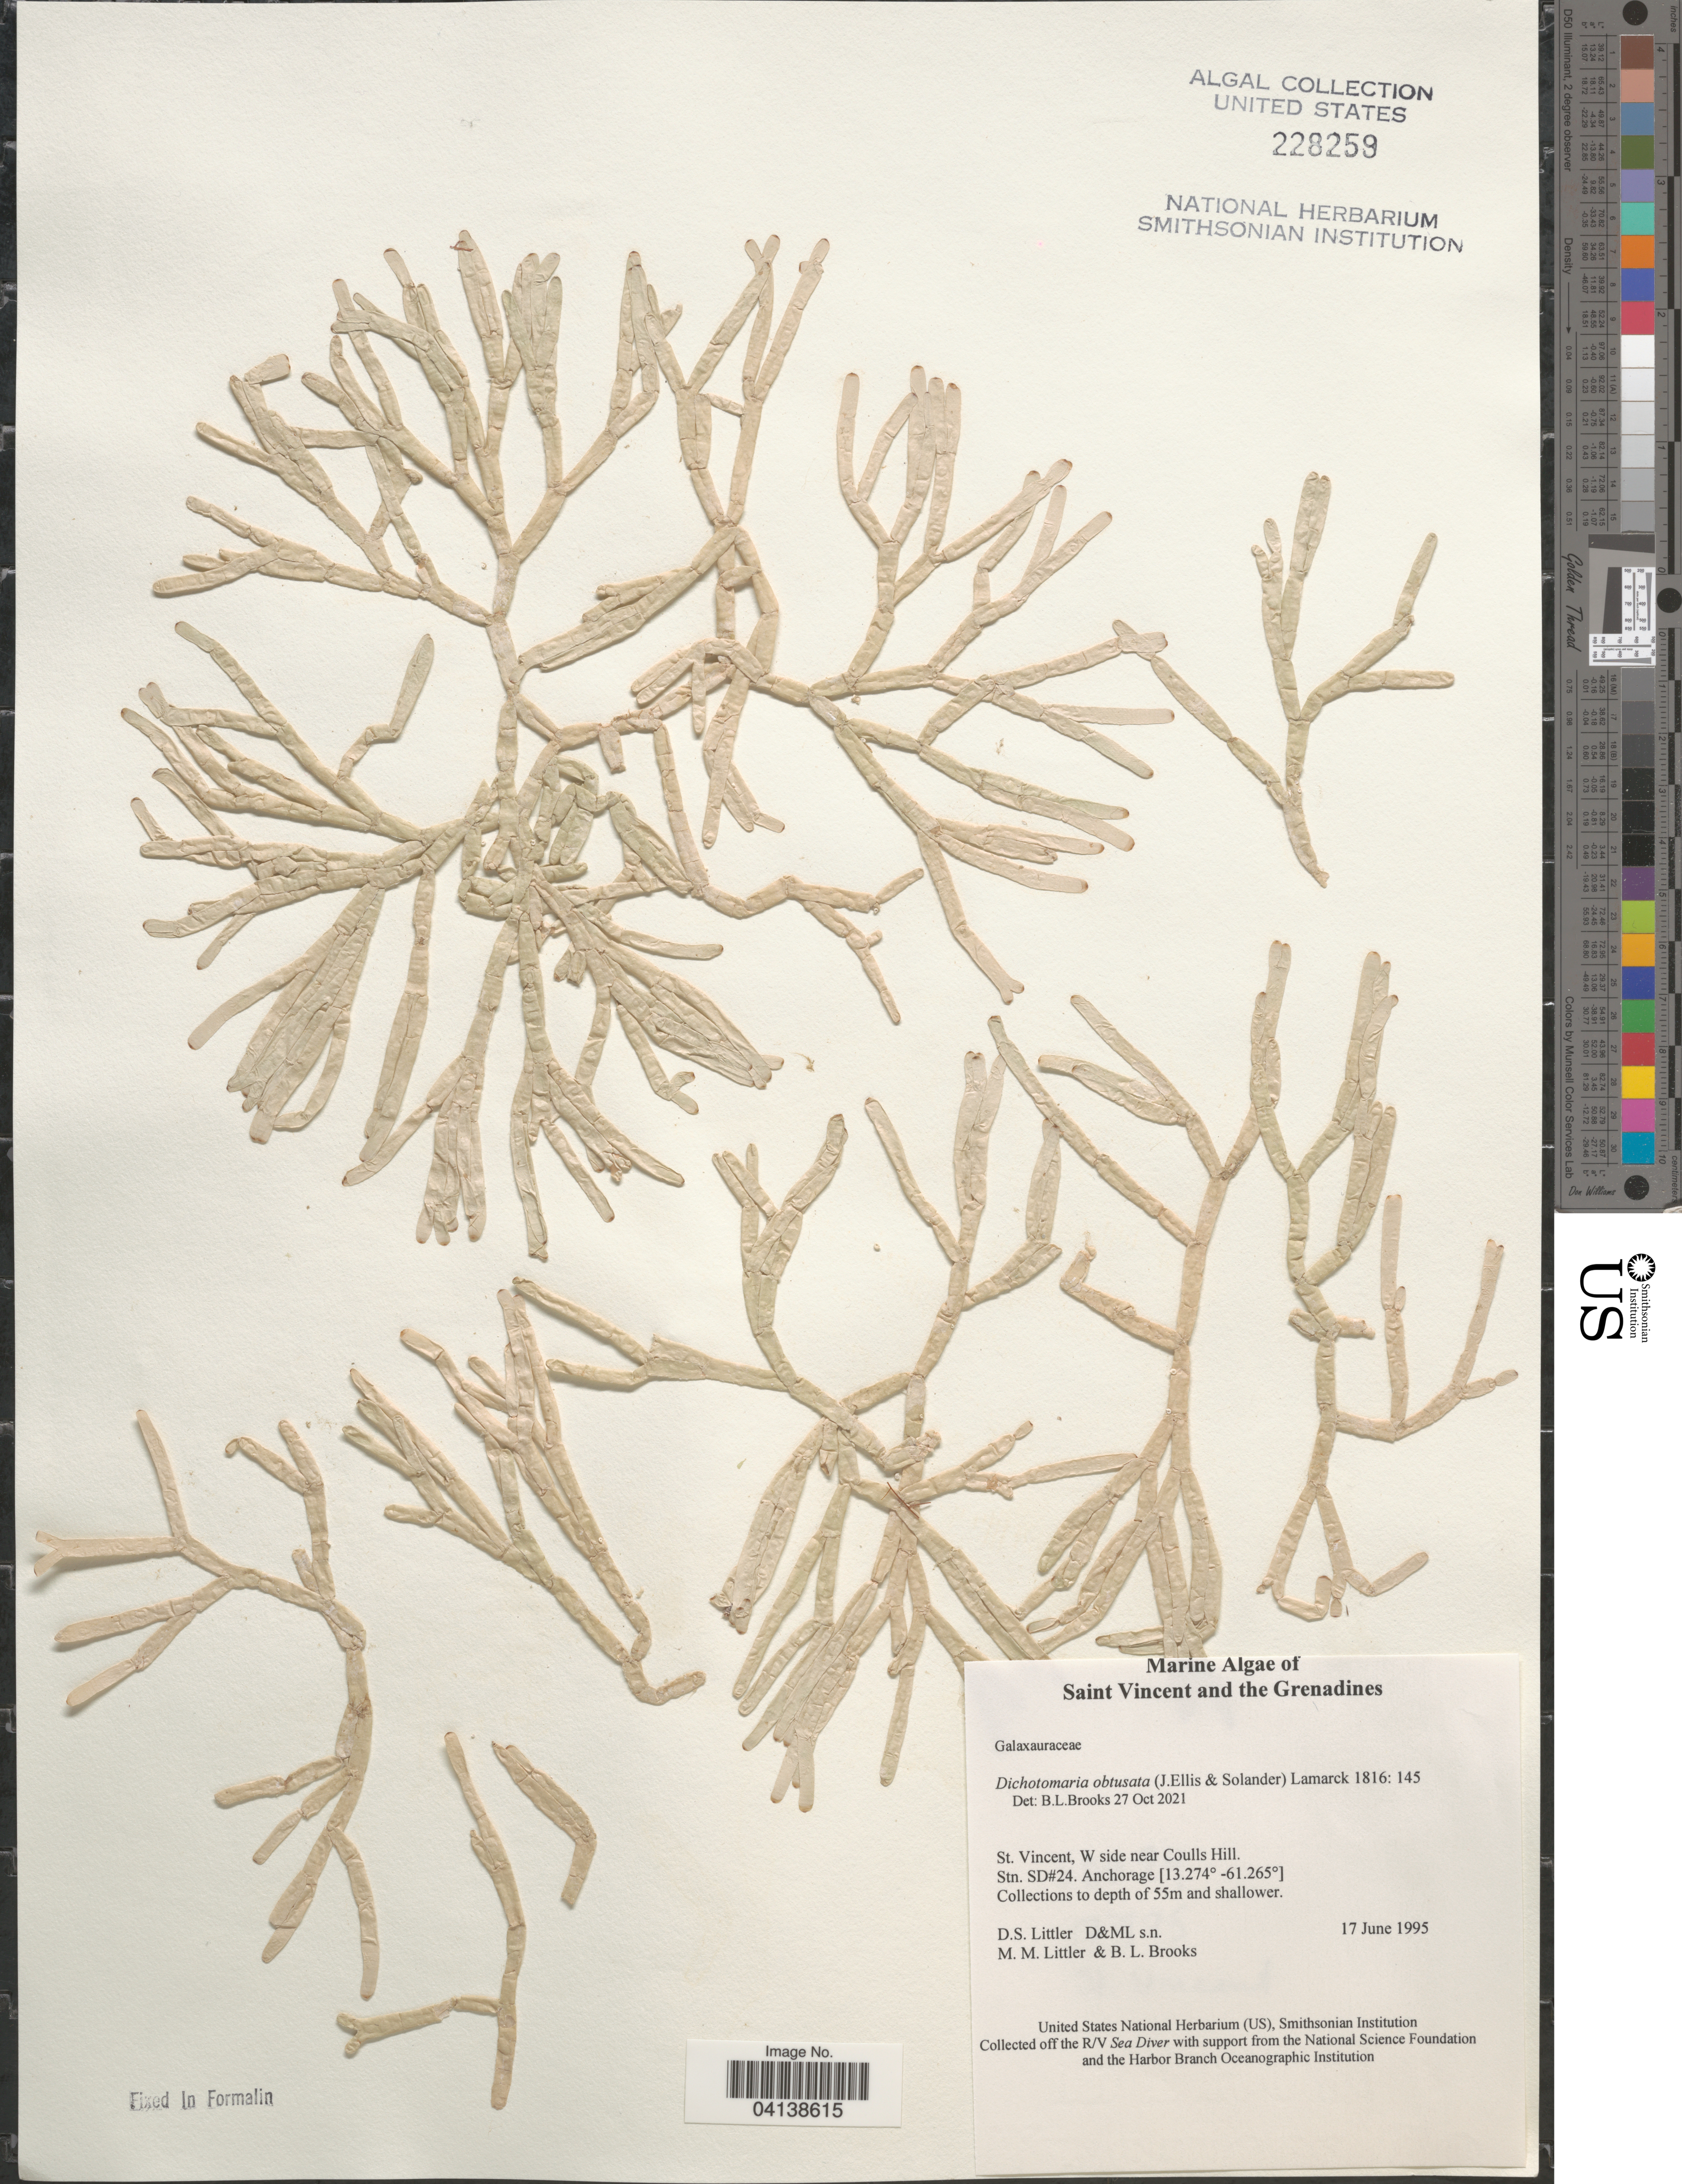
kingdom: Plantae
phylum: Rhodophyta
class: Florideophyceae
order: Nemaliales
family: Galaxauraceae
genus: Dichotomaria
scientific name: Dichotomaria obtusata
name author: (Ellis & Sol.) Lam.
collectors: D. S. Littler & B. Brooks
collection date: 1995-06-17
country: St. Vincent - Grenadines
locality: Saint Vincent and the Grenadines. St. Vincent, W side near Coulls Hill. Stn. SD#24.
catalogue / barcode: US 228259